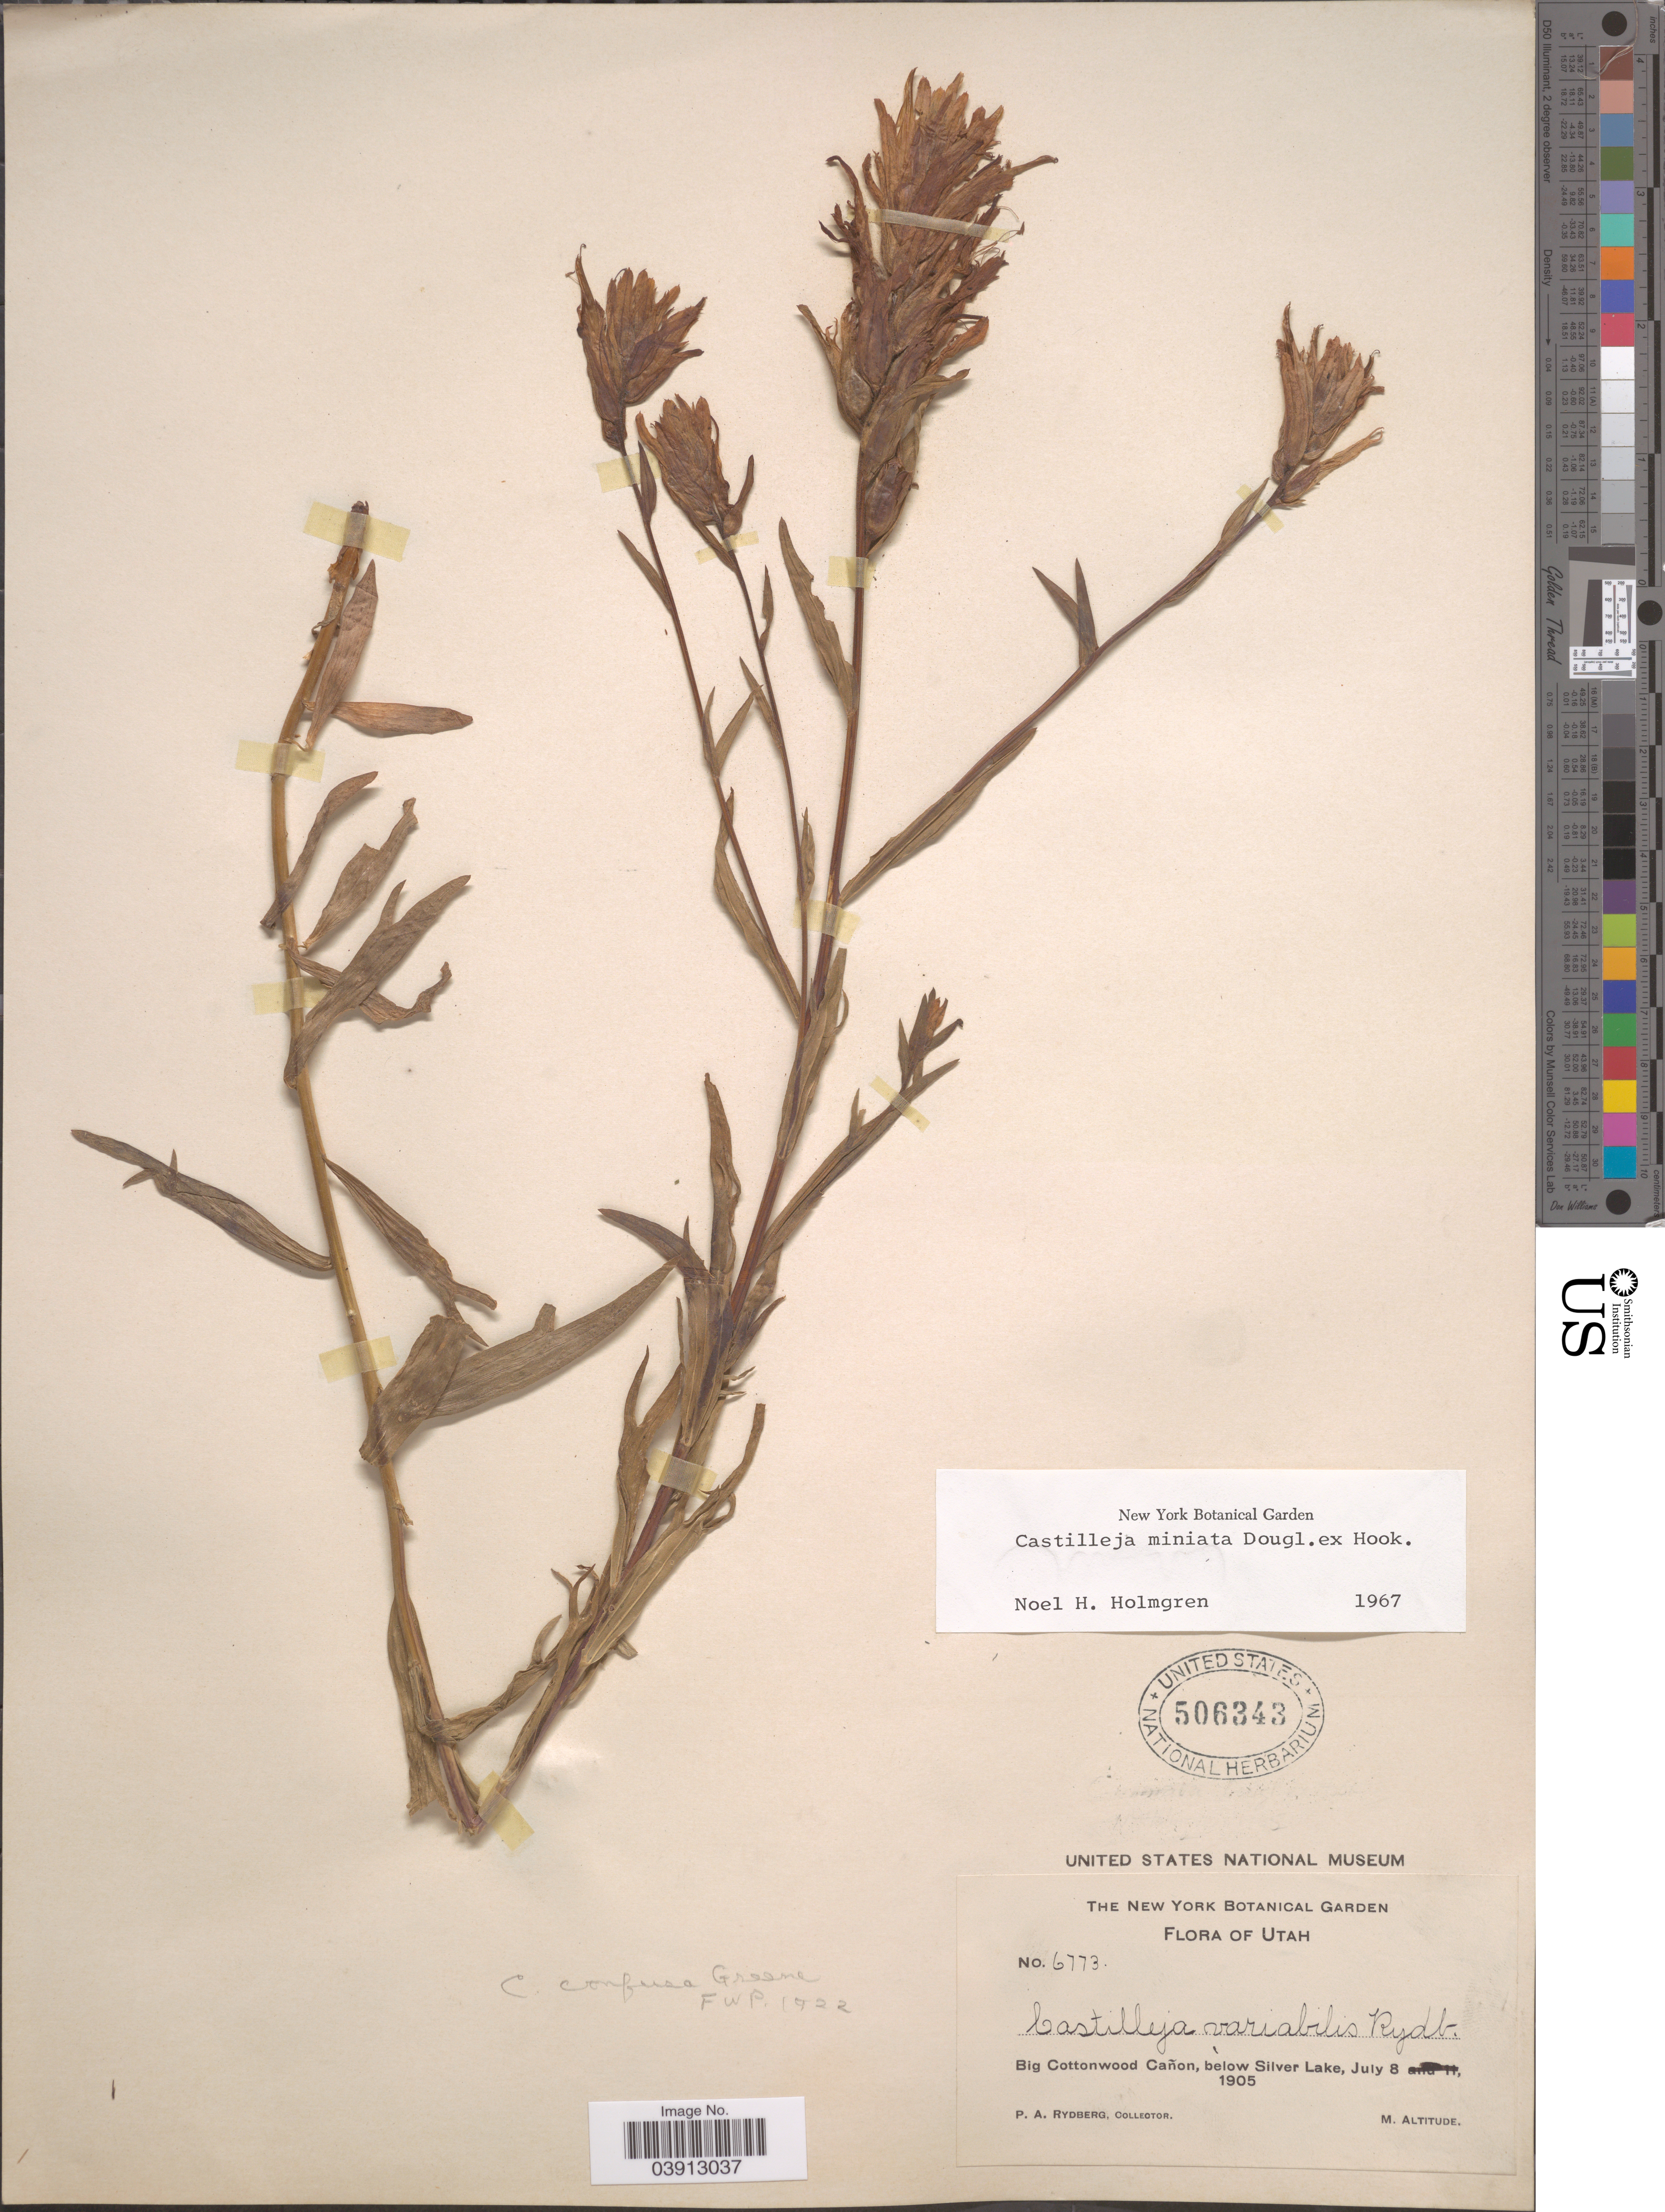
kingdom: Plantae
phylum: Tracheophyta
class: Magnoliopsida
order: Lamiales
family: Orobanchaceae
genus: Castilleja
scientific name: Castilleja miniata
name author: Douglas ex Hook.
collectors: P. A. Rydberg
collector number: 6773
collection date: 1905-07-08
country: United States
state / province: Utah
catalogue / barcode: US 506343